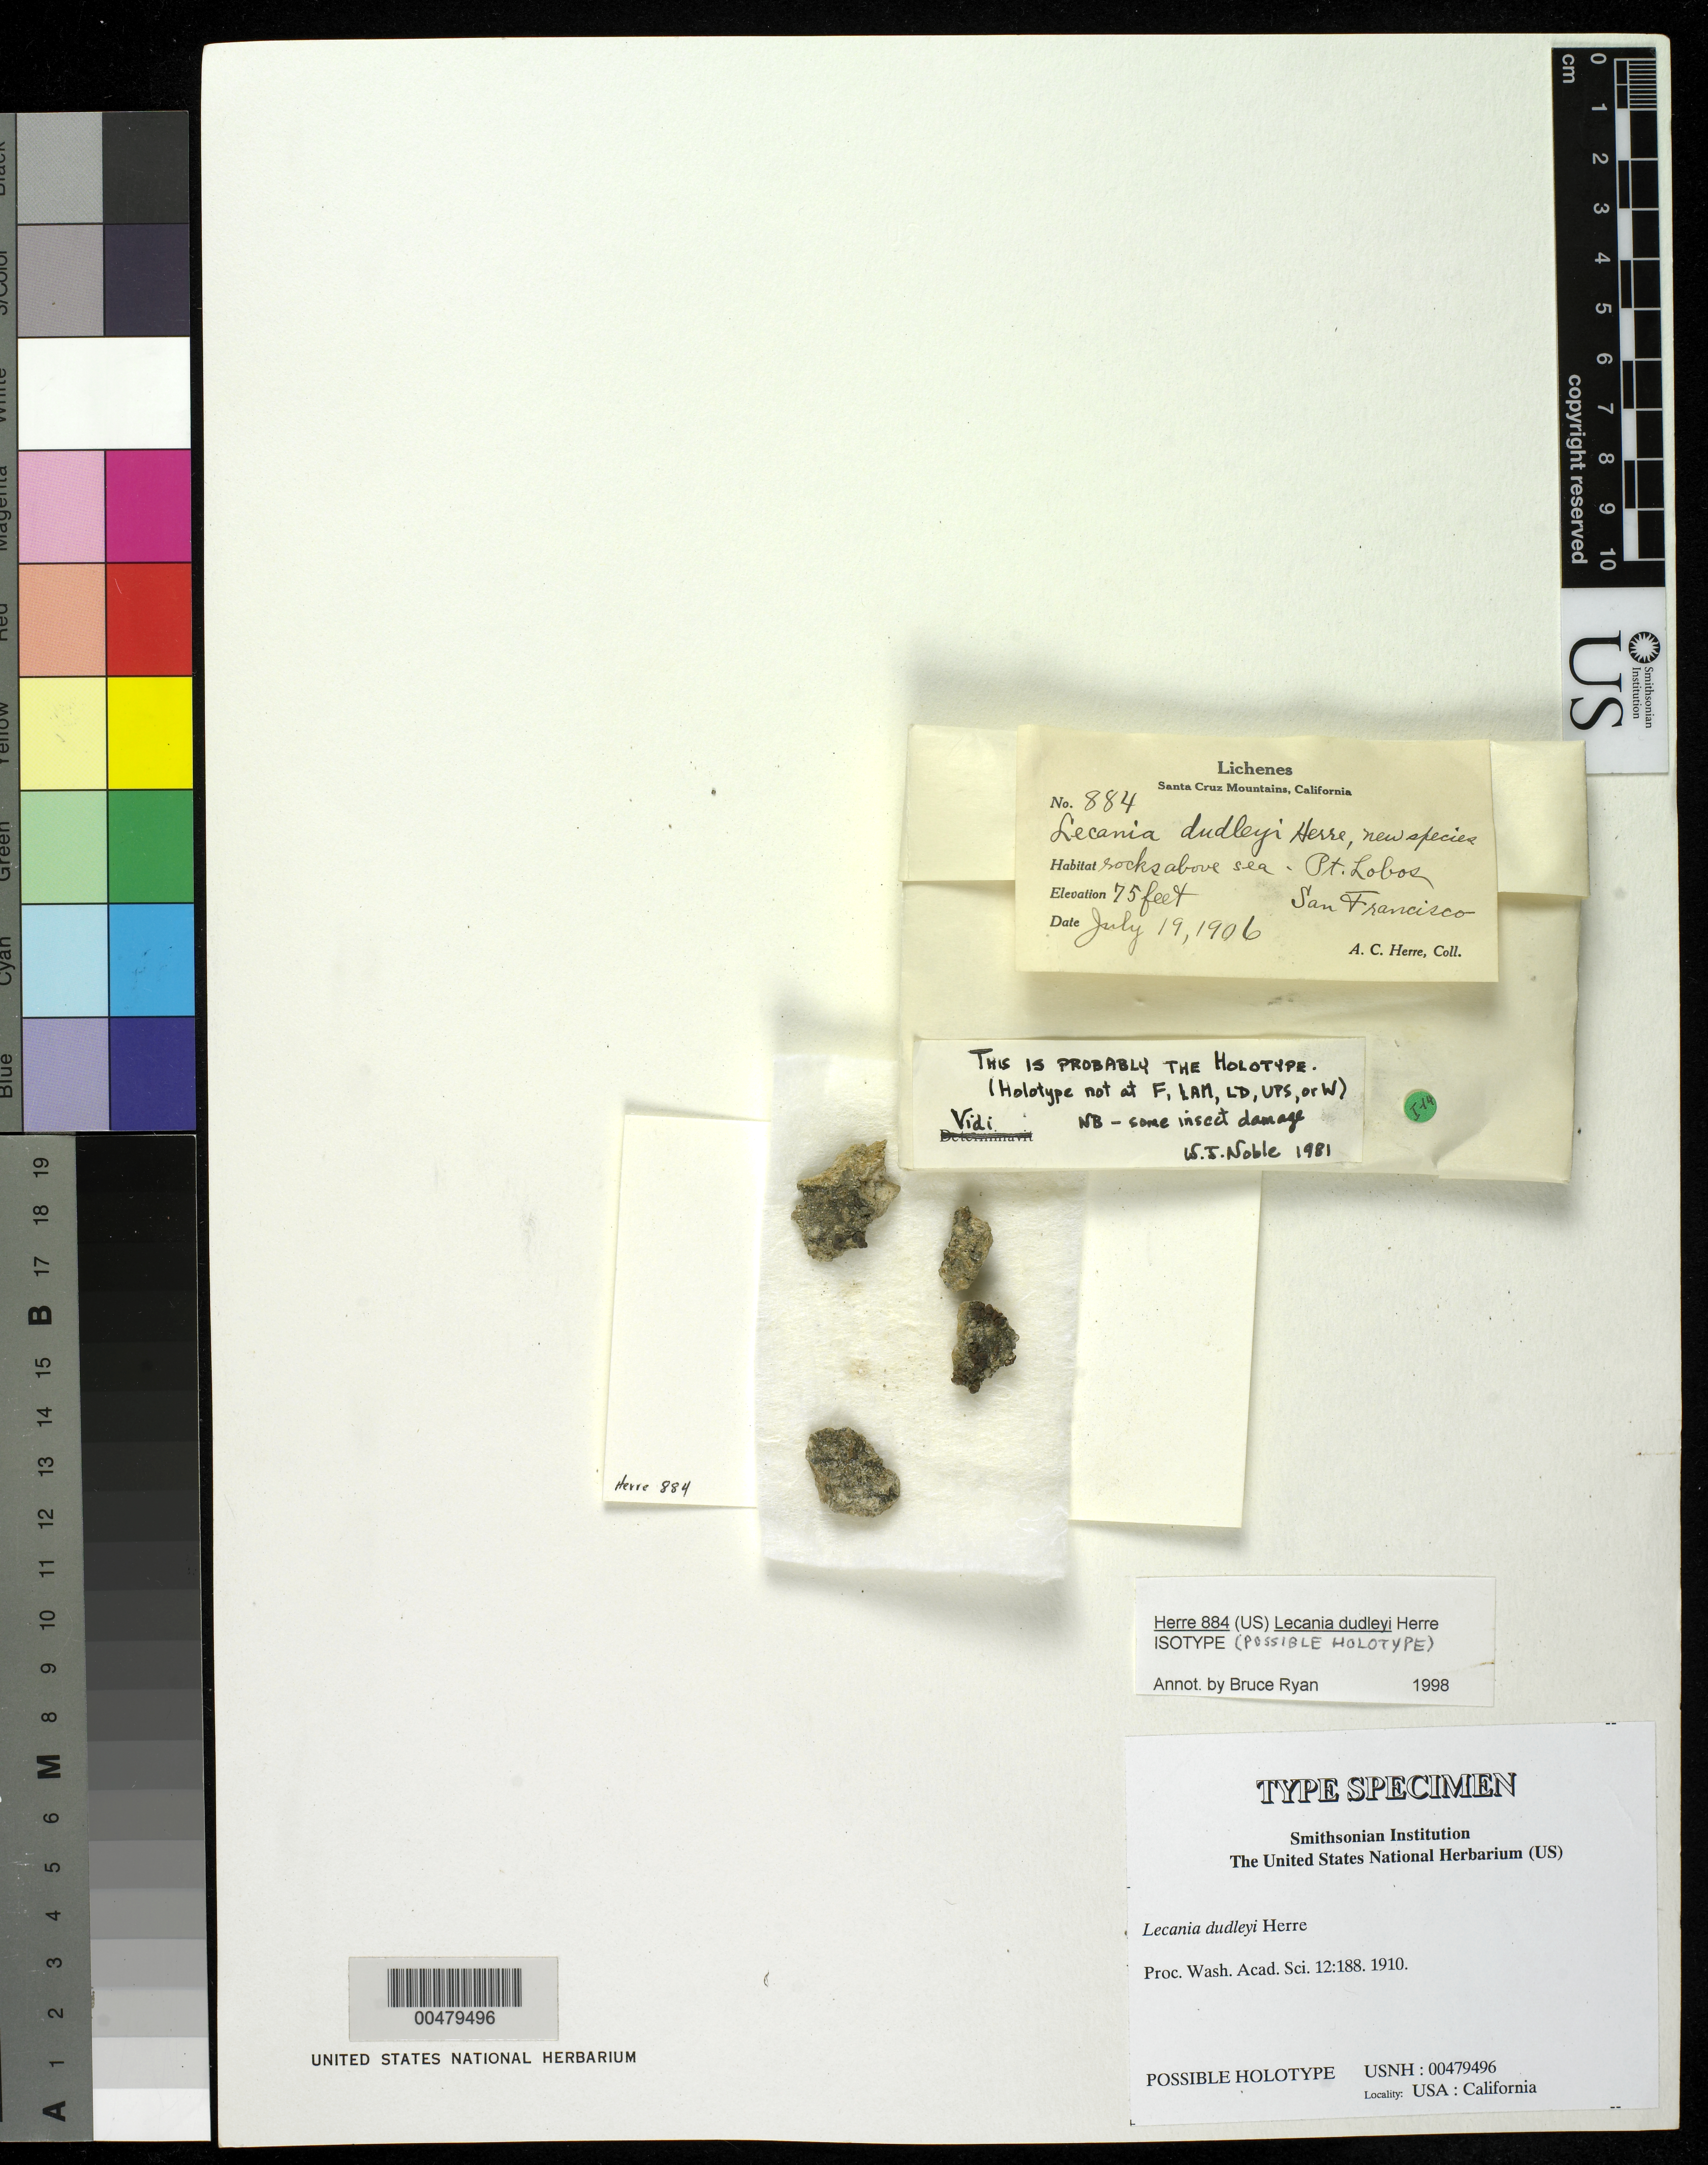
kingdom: Fungi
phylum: Ascomycota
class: Lecanoromycetes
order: Lecanorales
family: Ramalinaceae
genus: Lecania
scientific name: Lecania dudleyi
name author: Herre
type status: Possible Holotype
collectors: A. W. Herre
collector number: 884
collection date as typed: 19 Jul 1906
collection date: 1906-07-19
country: United States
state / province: California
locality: Santa Cruz Mountains, Point Lobos, rocks above sea.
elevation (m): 23